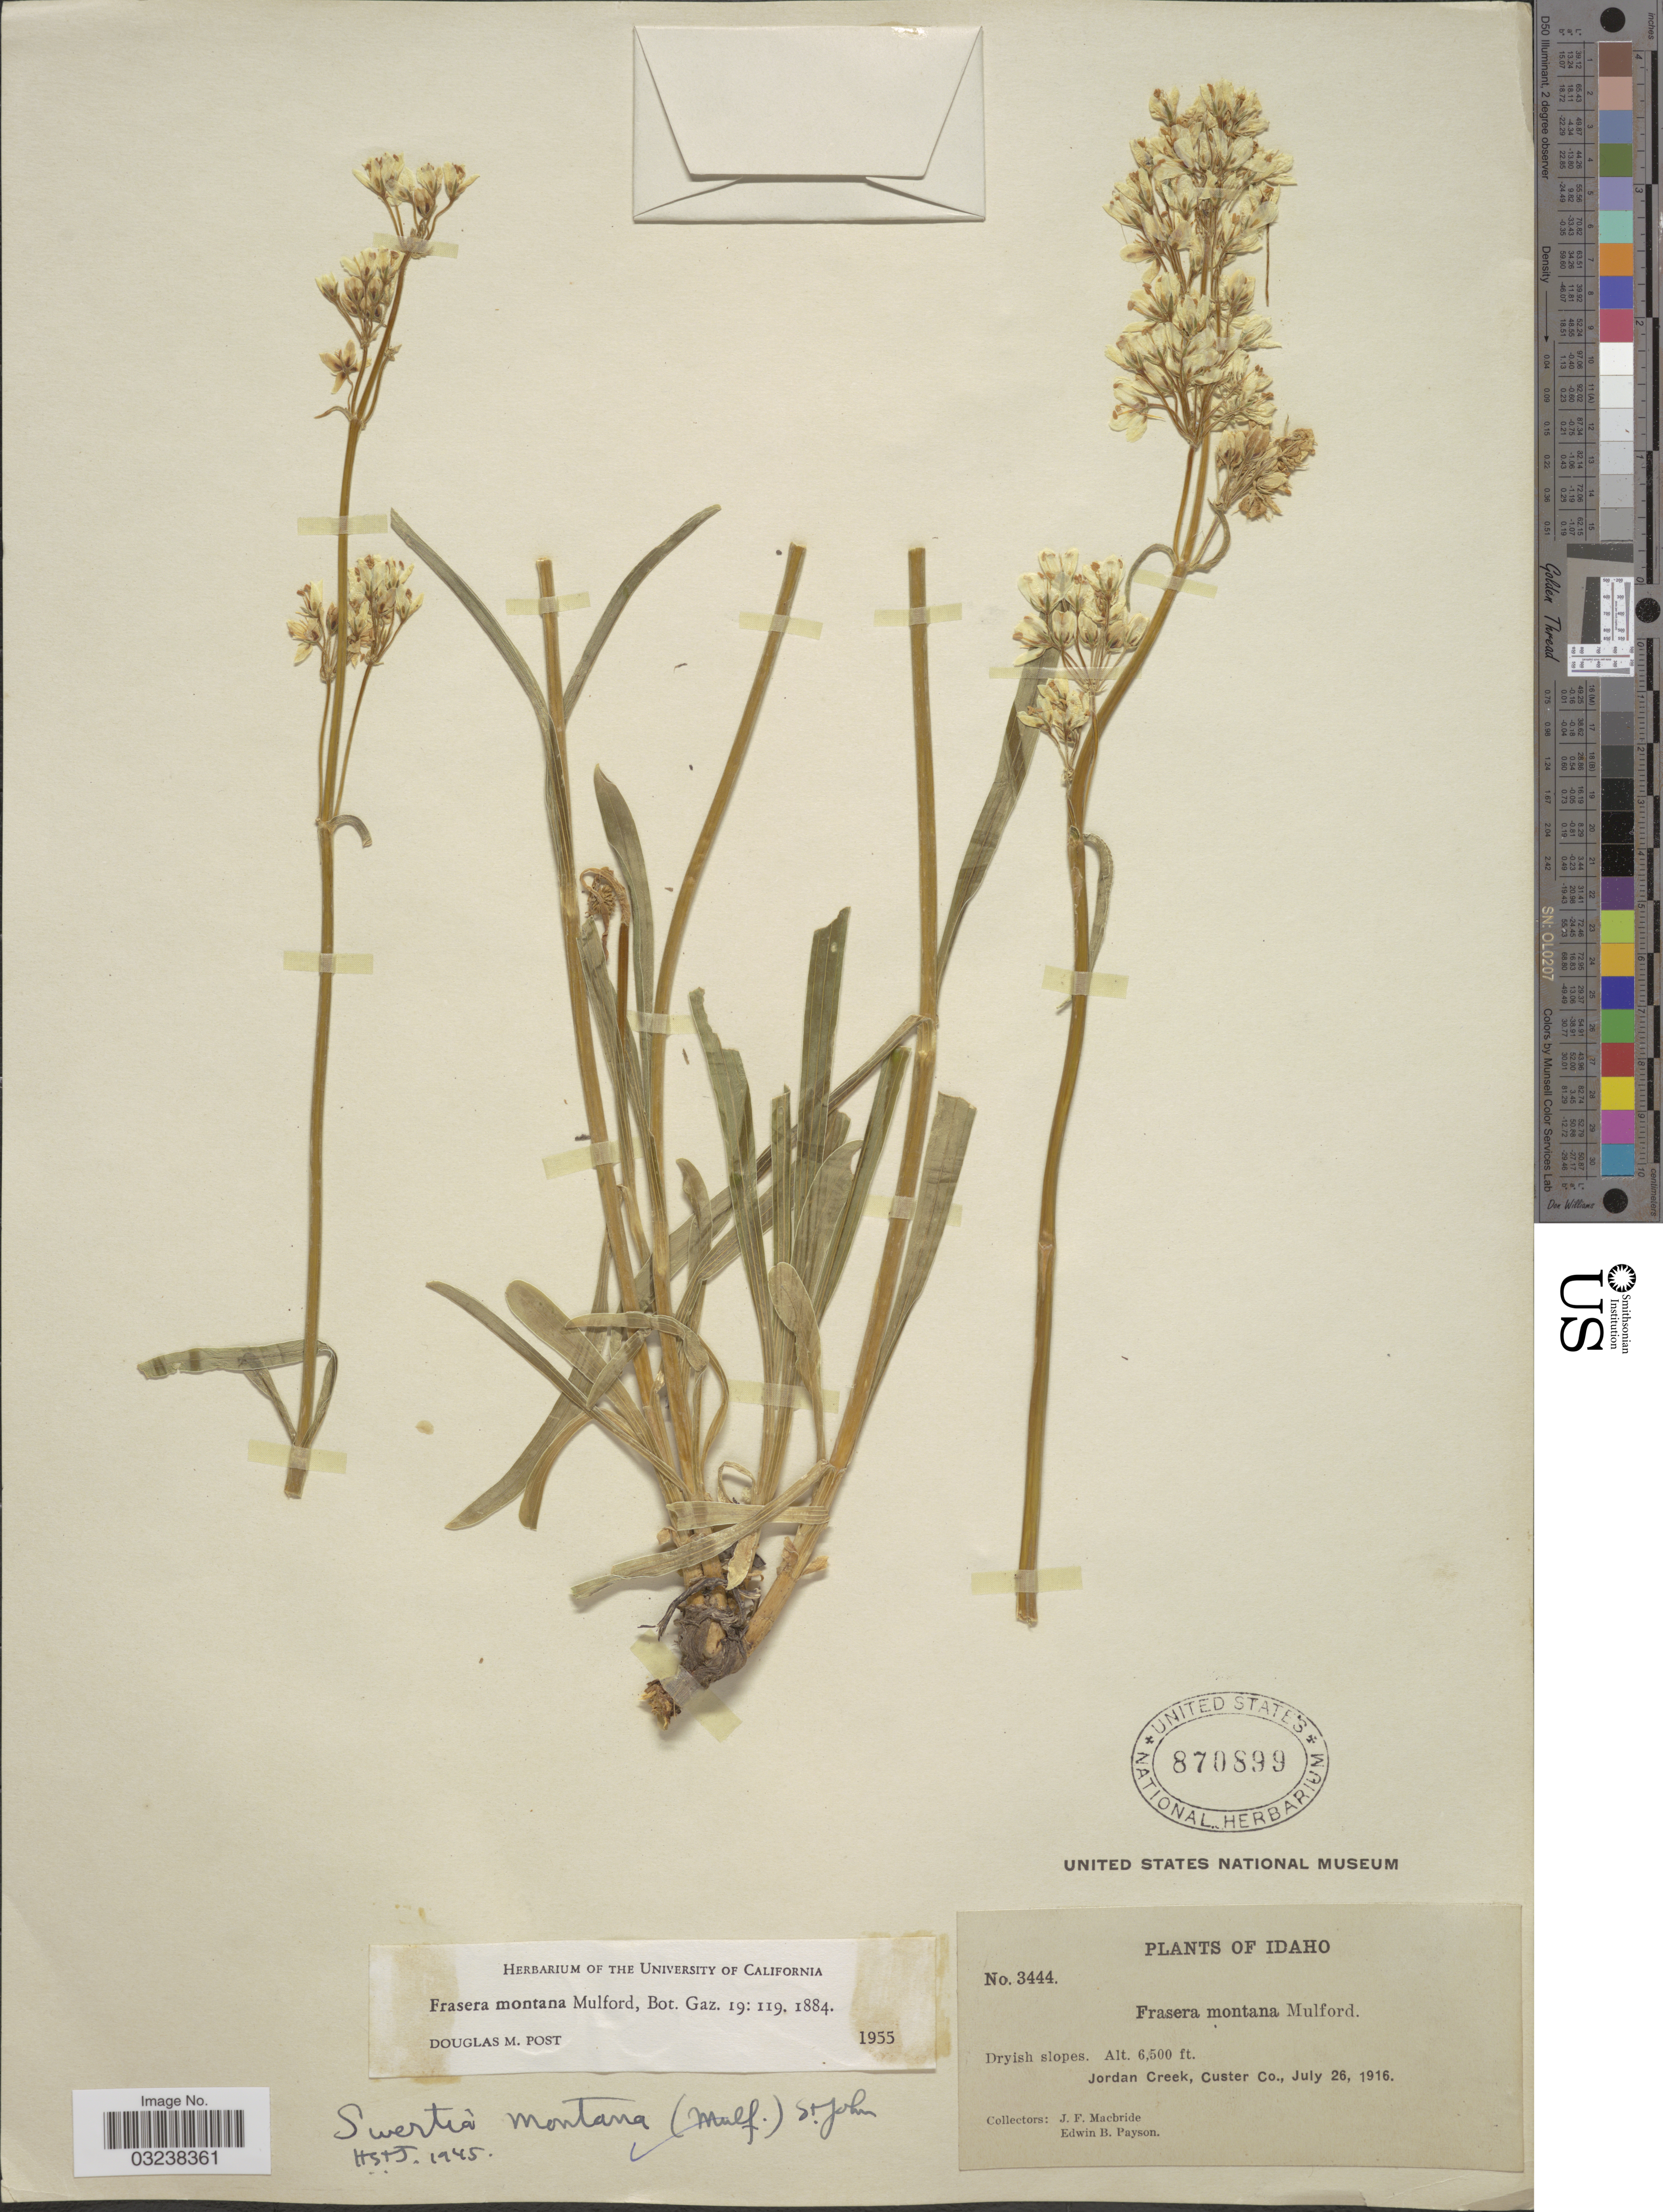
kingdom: Plantae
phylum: Tracheophyta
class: Magnoliopsida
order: Gentianales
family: Gentianaceae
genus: Swertia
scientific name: Swertia montana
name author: (Mulford) H. St. John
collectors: J. F. Macbride & E. B. Payson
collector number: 3444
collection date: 1916-07-26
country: United States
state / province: Idaho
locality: Jordan Creek, Custer Co.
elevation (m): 1981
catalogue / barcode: US 870899